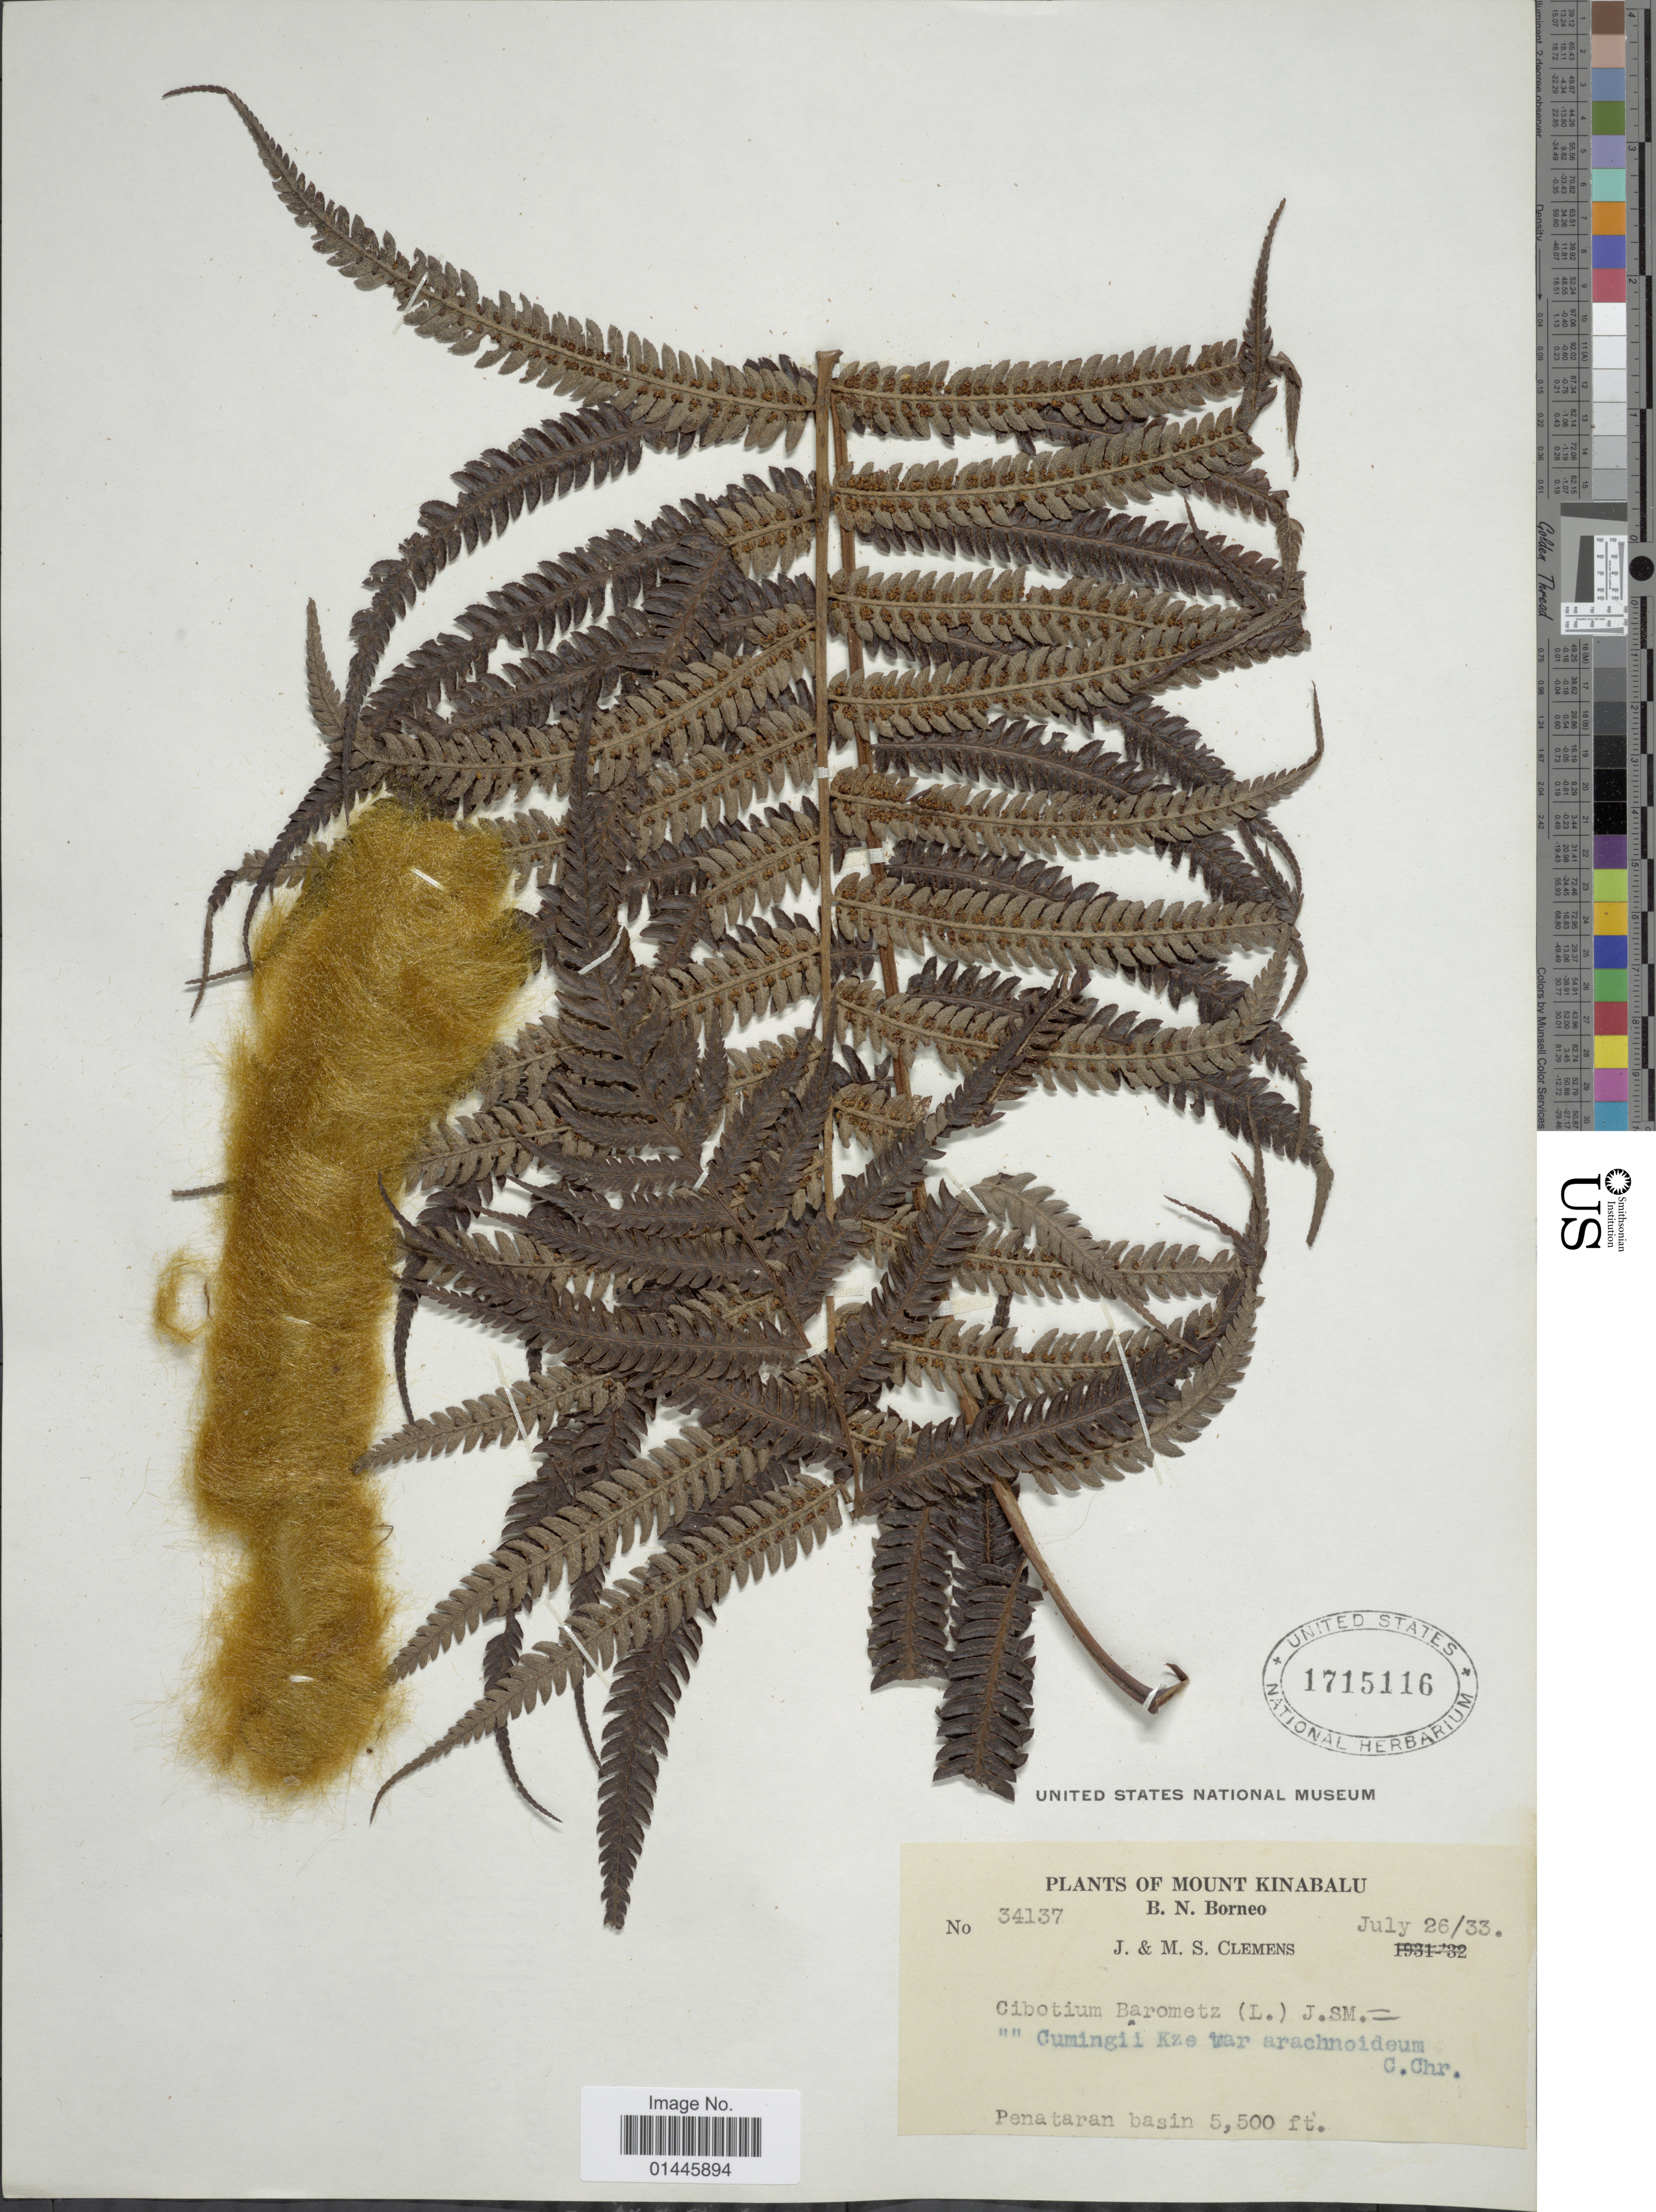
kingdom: Plantae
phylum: Tracheophyta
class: Polypodiopsida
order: Cyatheales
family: Cibotiaceae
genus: Cibotium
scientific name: Cibotium arachnoideum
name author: (C. Chr.) Holttum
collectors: J. Clemens & M. S. Clemens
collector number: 34137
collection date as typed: Transcribed d/m/y: 26/7/33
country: Malaysia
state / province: Sabah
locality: Mount Kinalabu, B.N. Borneo, Penataran basin.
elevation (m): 1676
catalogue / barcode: US 1715116